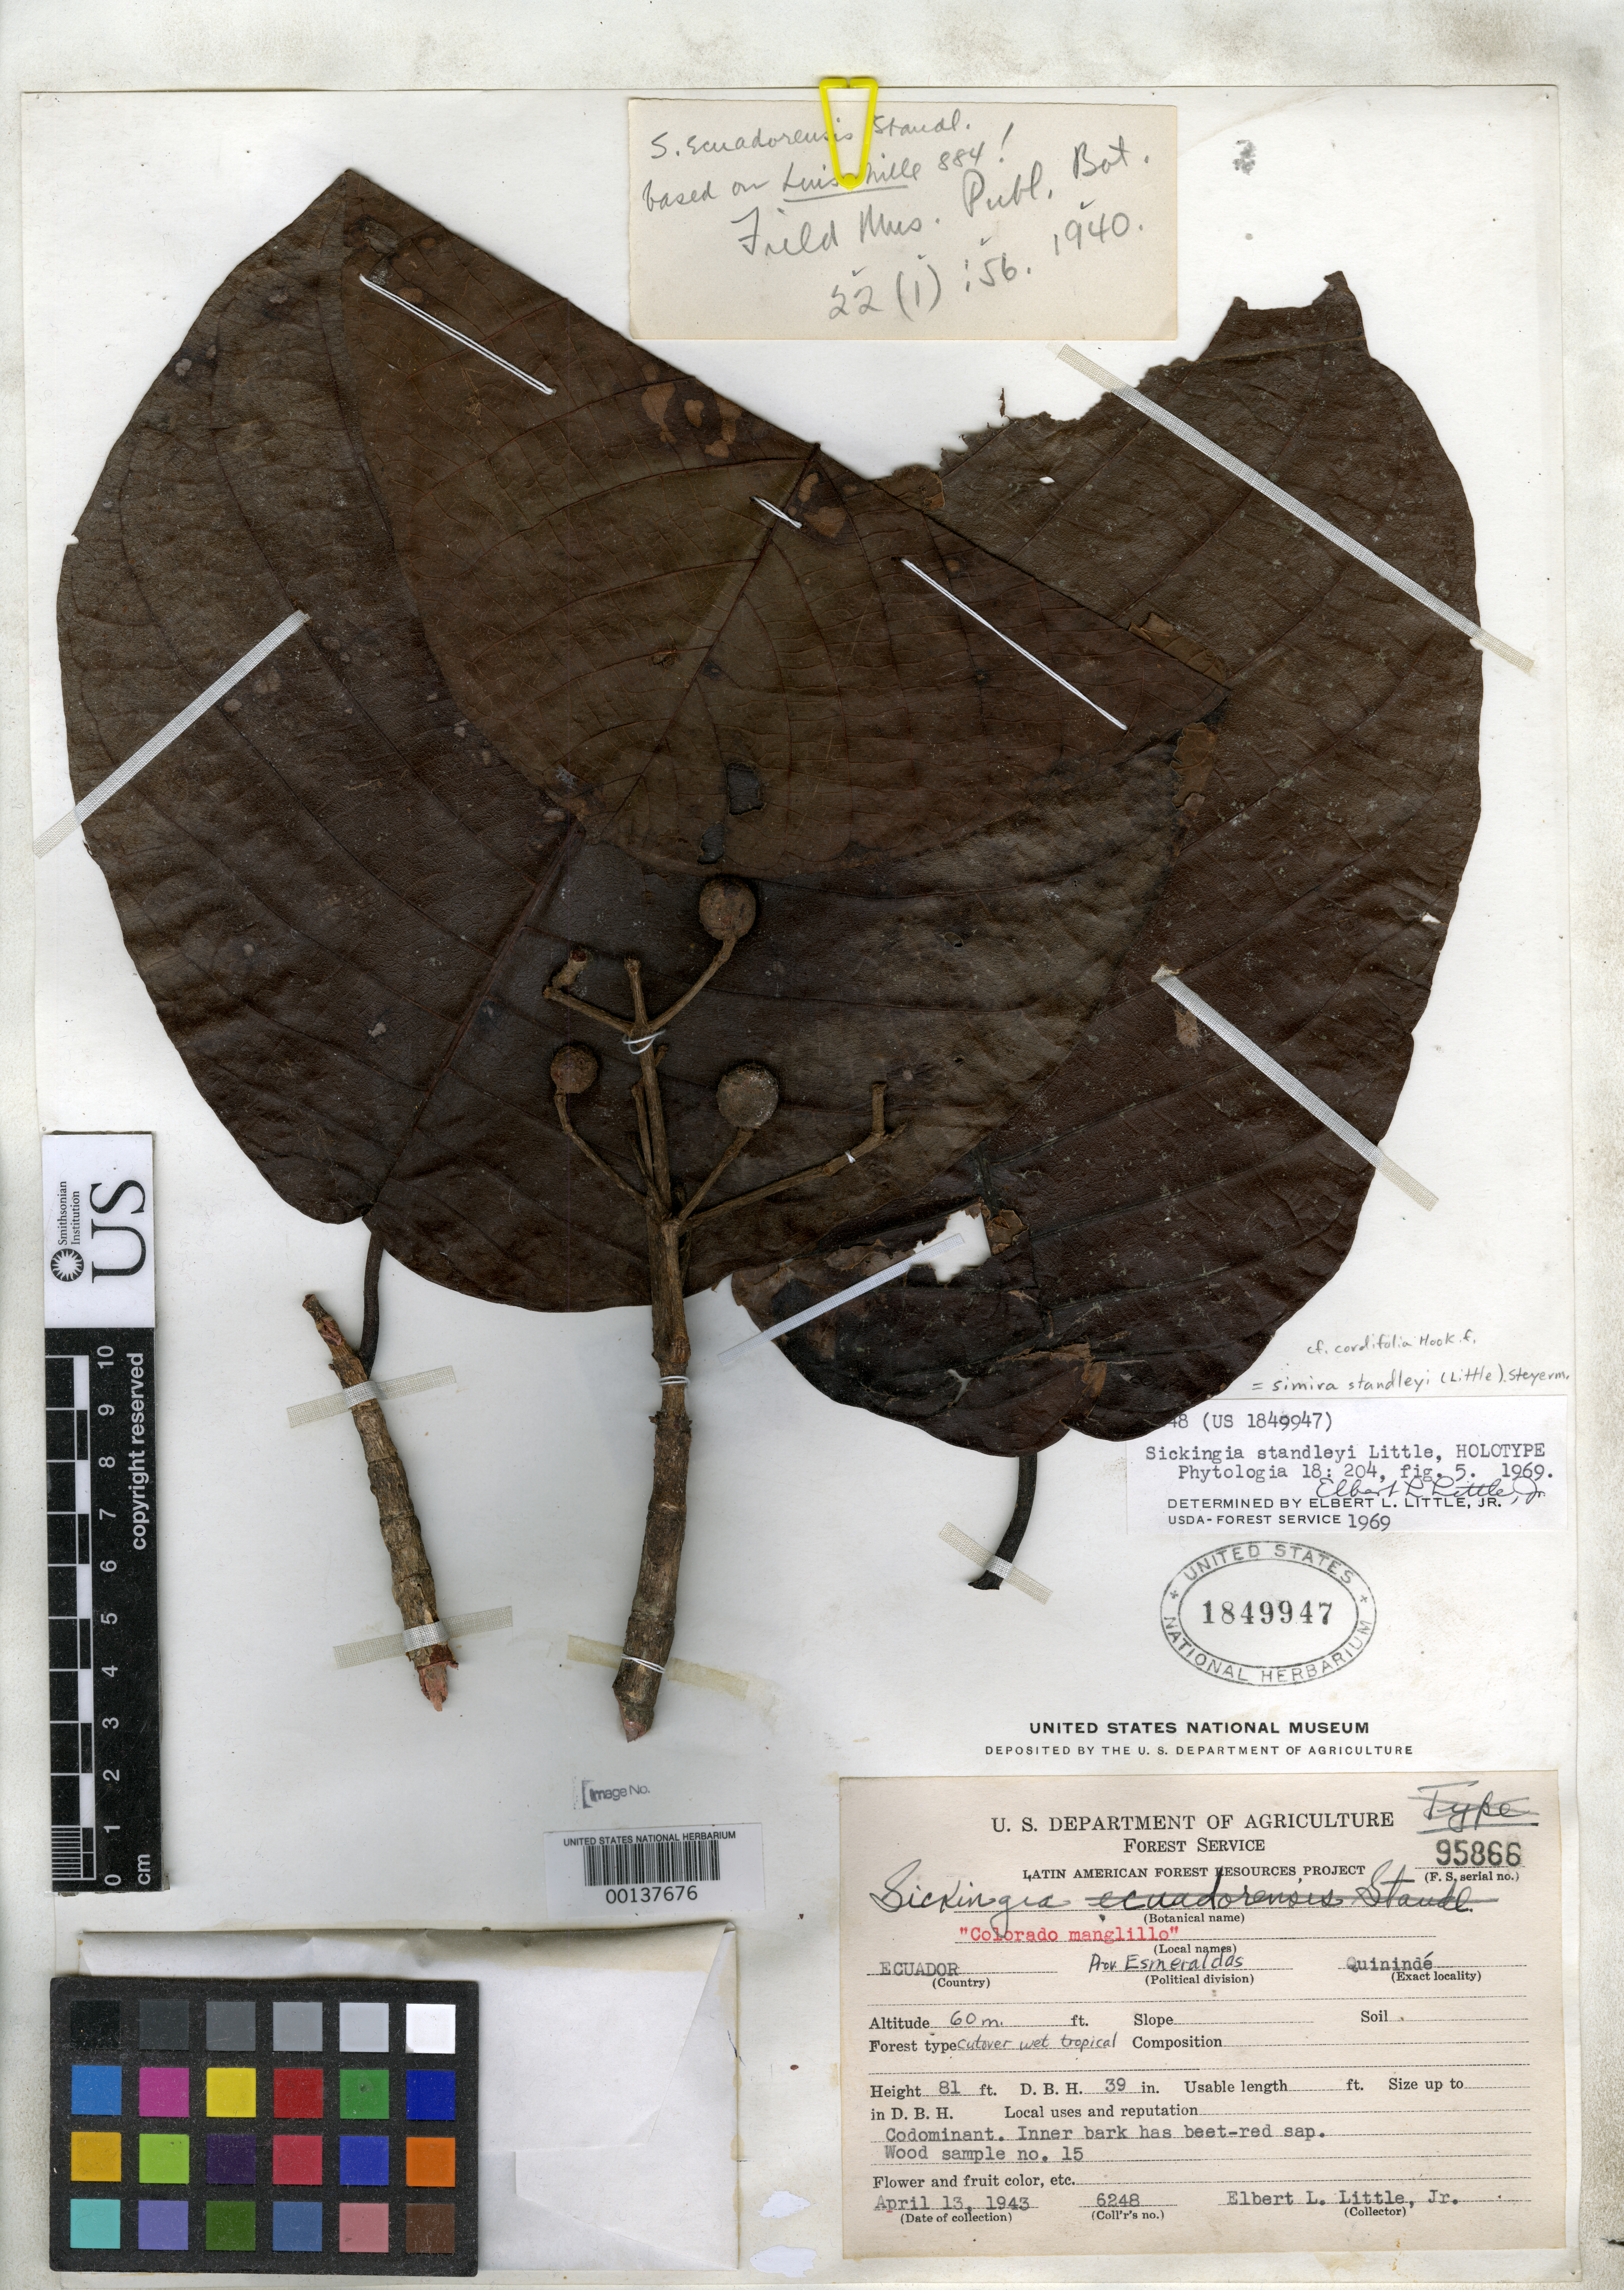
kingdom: Plantae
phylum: Tracheophyta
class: Magnoliopsida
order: Gentianales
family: Rubiaceae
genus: Sickingia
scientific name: Sickingia standleyi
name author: Little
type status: Holotype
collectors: E. L. Little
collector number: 6248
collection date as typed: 13 Apr 1943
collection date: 1943-04-13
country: Ecuador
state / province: Esmeraldas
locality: Quininde.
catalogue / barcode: US 1849947